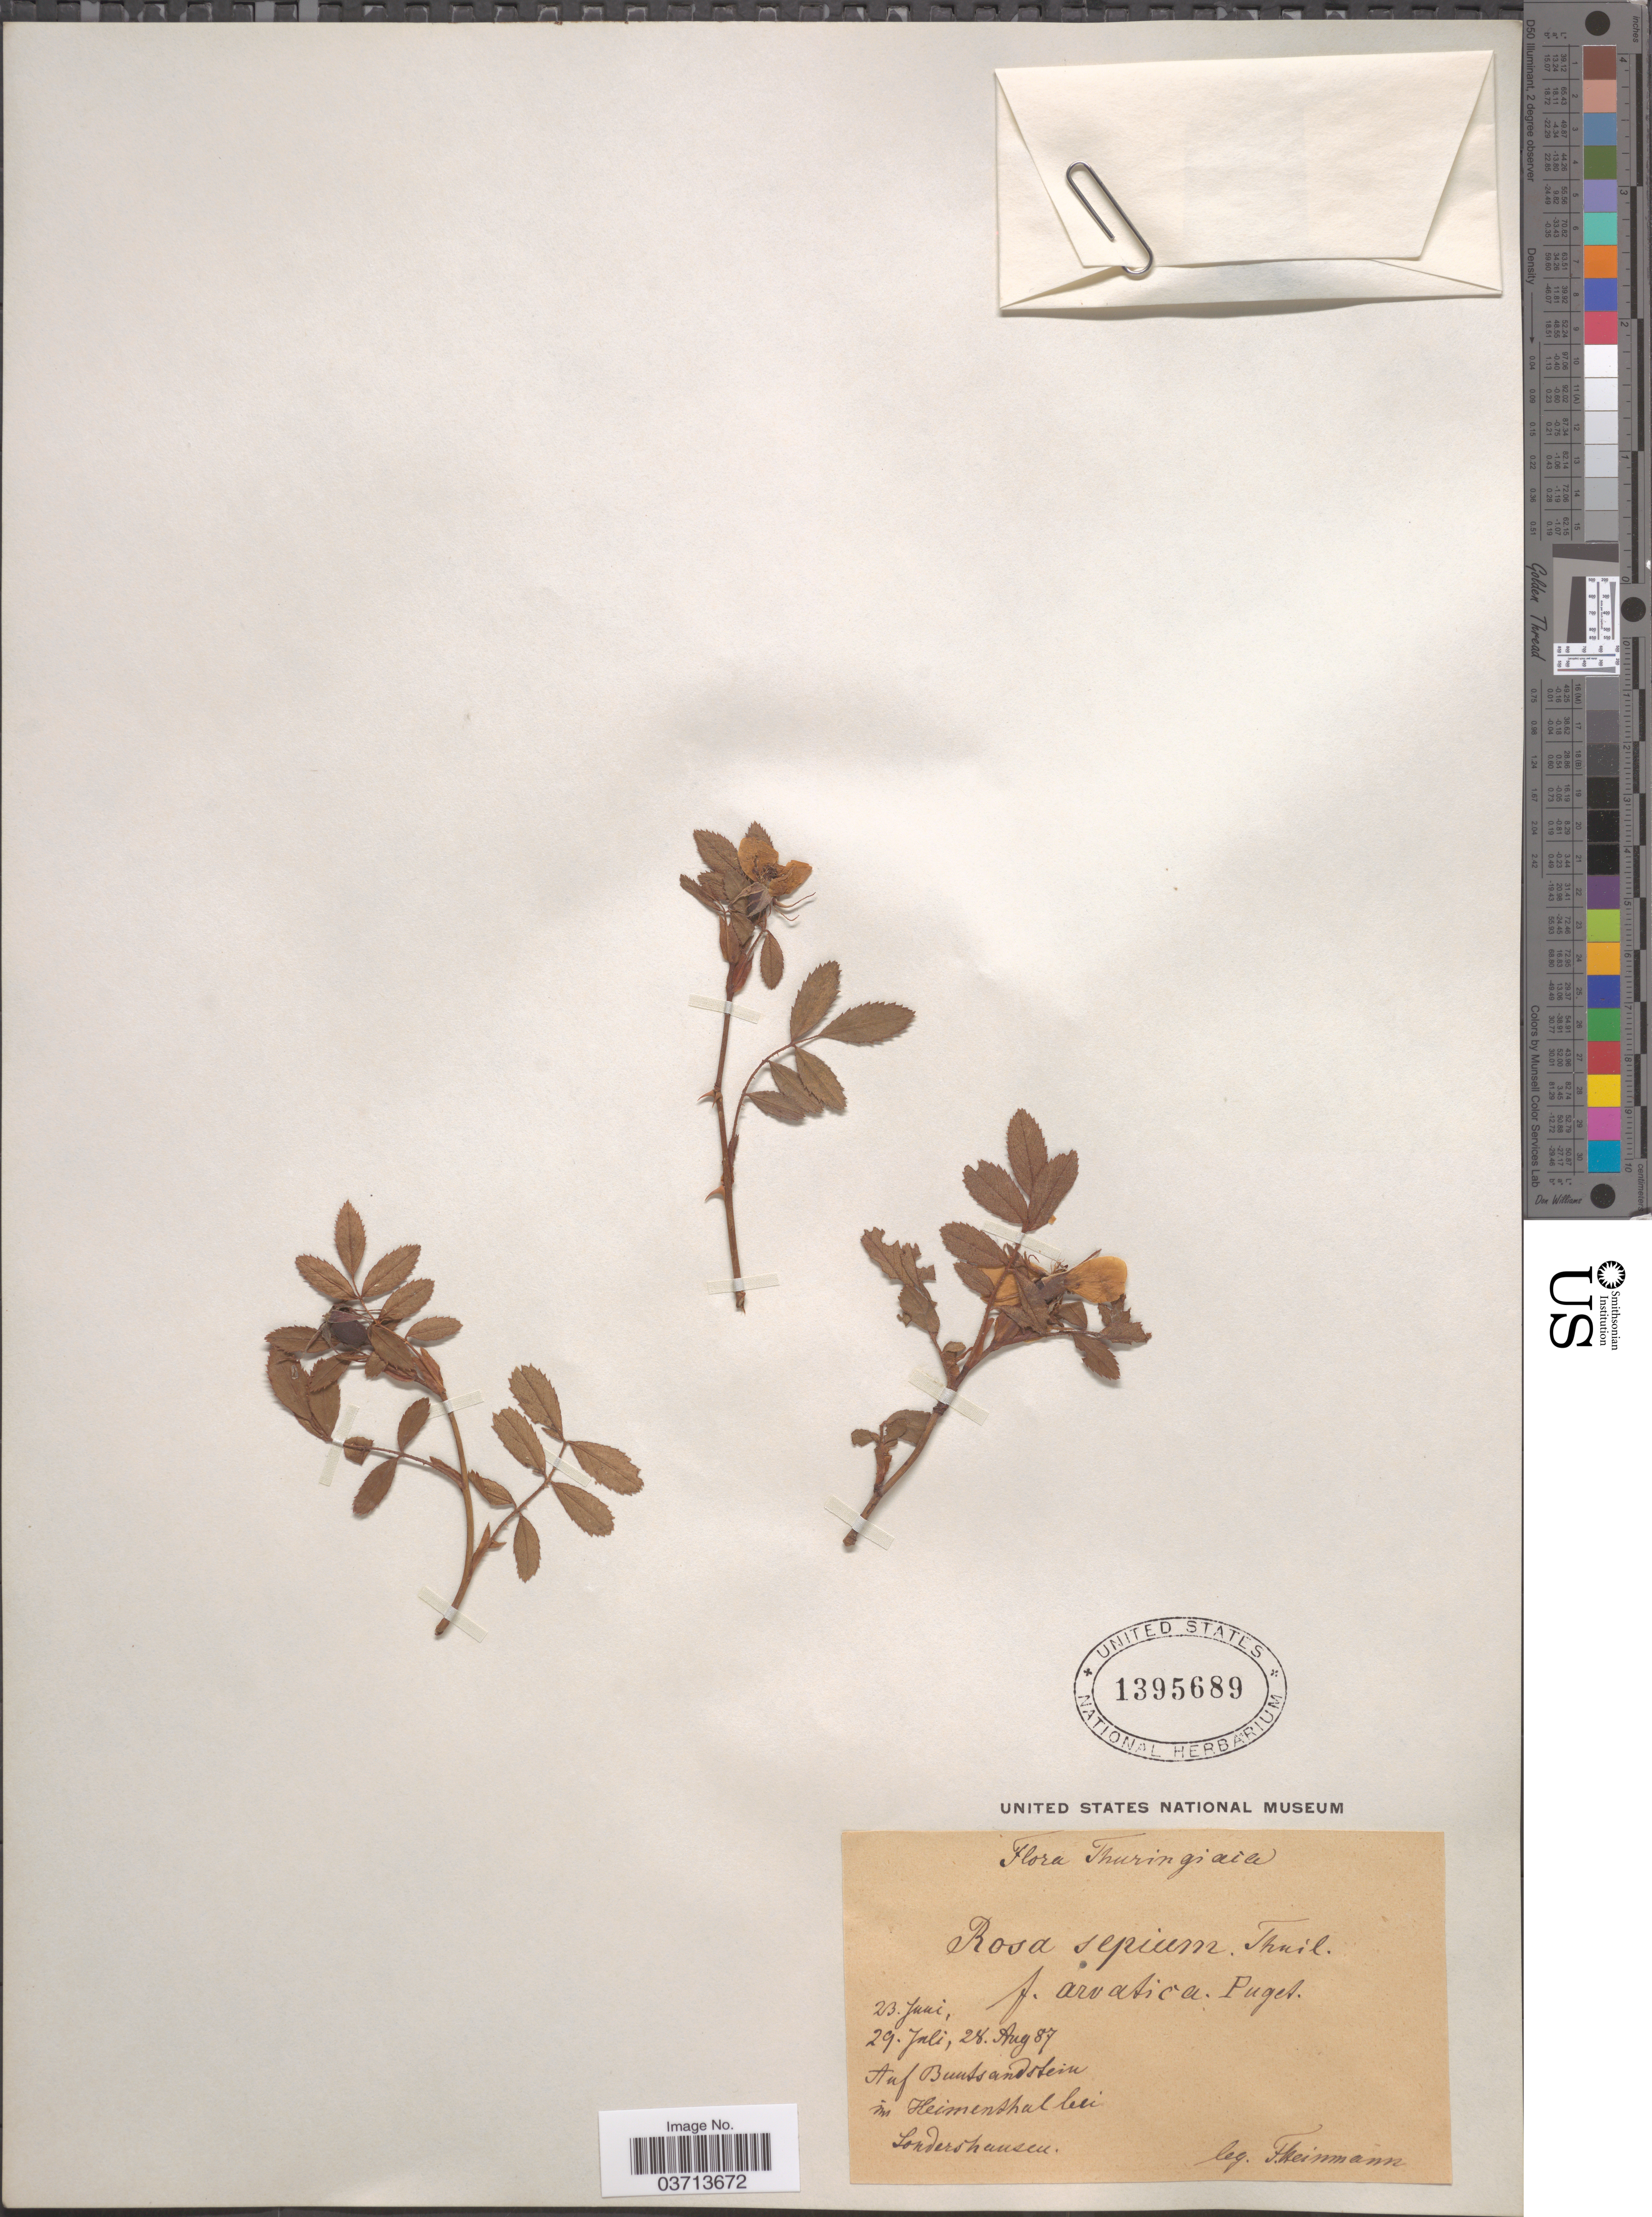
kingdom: Plantae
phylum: Tracheophyta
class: Magnoliopsida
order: Rosales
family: Rosaceae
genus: Rosa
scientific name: Rosa sepium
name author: Thuill.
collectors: F. Weinmann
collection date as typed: Transcribed d/m/y: 23/6/87 to 28/8/87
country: Germany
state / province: Thuringia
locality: Thuringiaca. Auf Buntsandstein im Heimenthal bei Sonderstrausen.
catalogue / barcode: US 1395689